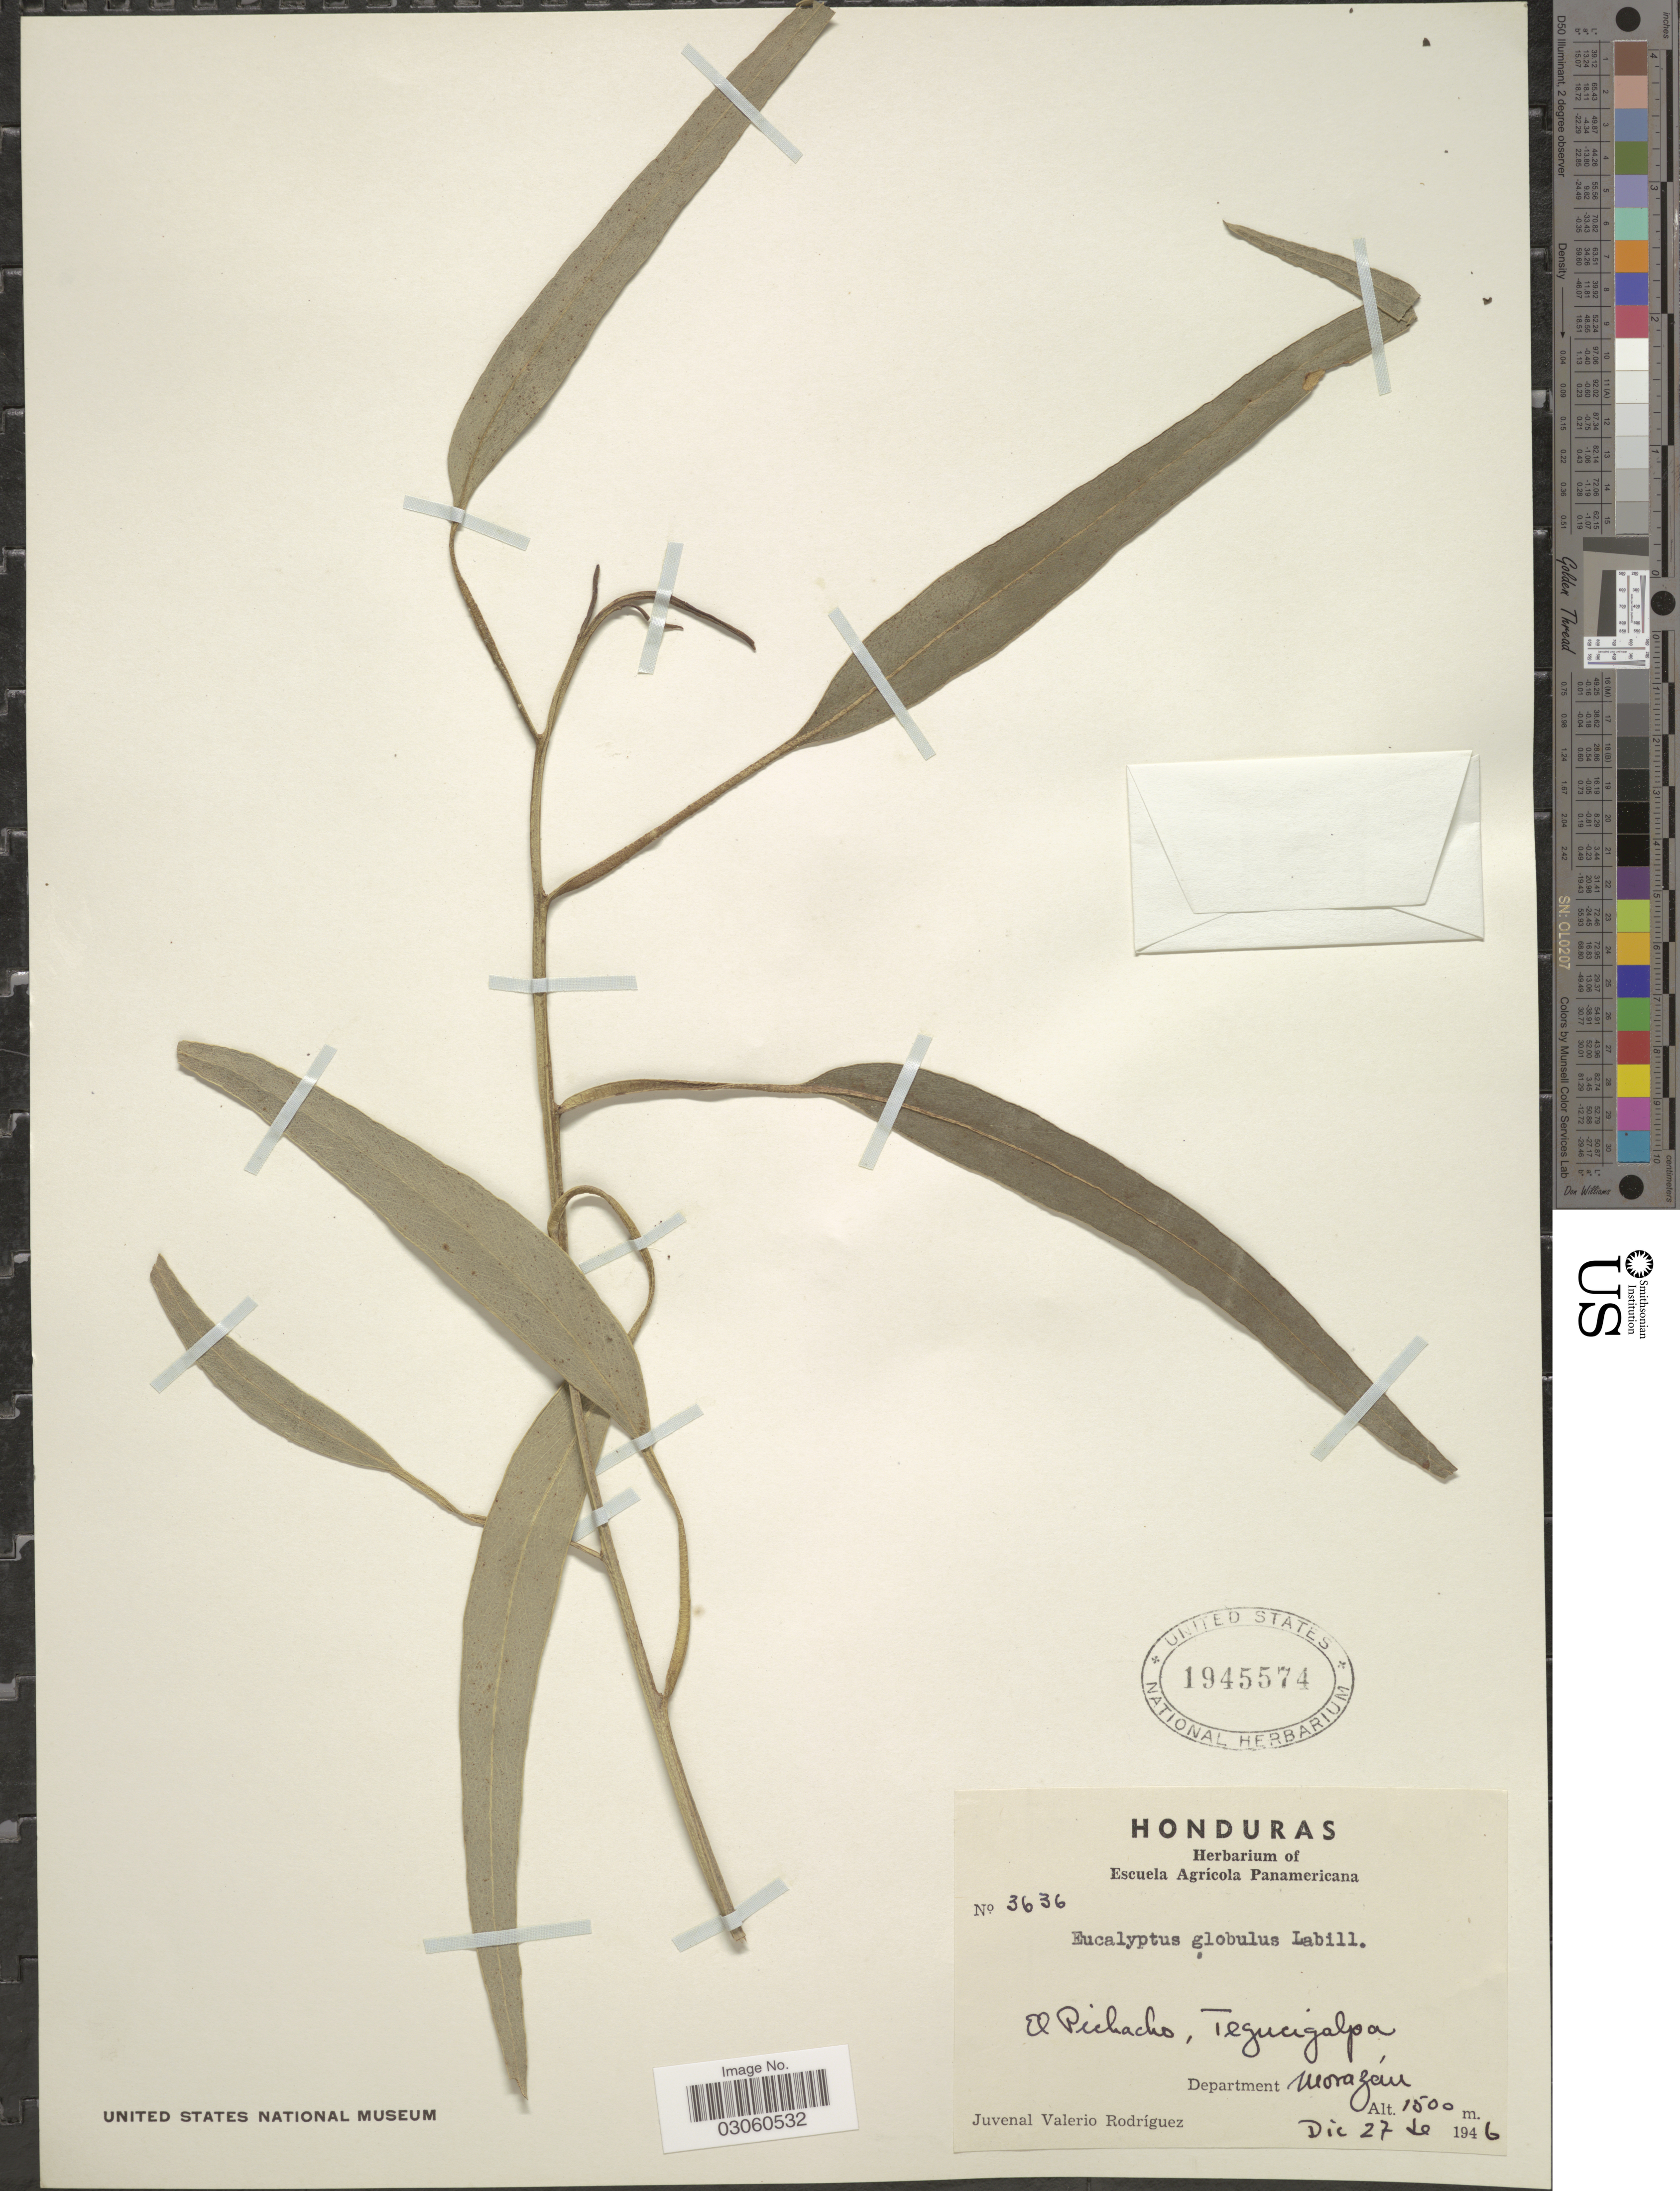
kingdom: Plantae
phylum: Tracheophyta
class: Magnoliopsida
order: Myrtales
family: Myrtaceae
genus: Eucalyptus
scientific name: Eucalyptus globulus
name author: Labill.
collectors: J. Rodriguez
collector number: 3636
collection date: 1946-12-27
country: Honduras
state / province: Fco. Morazán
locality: El Pichacho, Tegucigalpa. Department Morazán.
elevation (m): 1500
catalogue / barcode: US 1945574